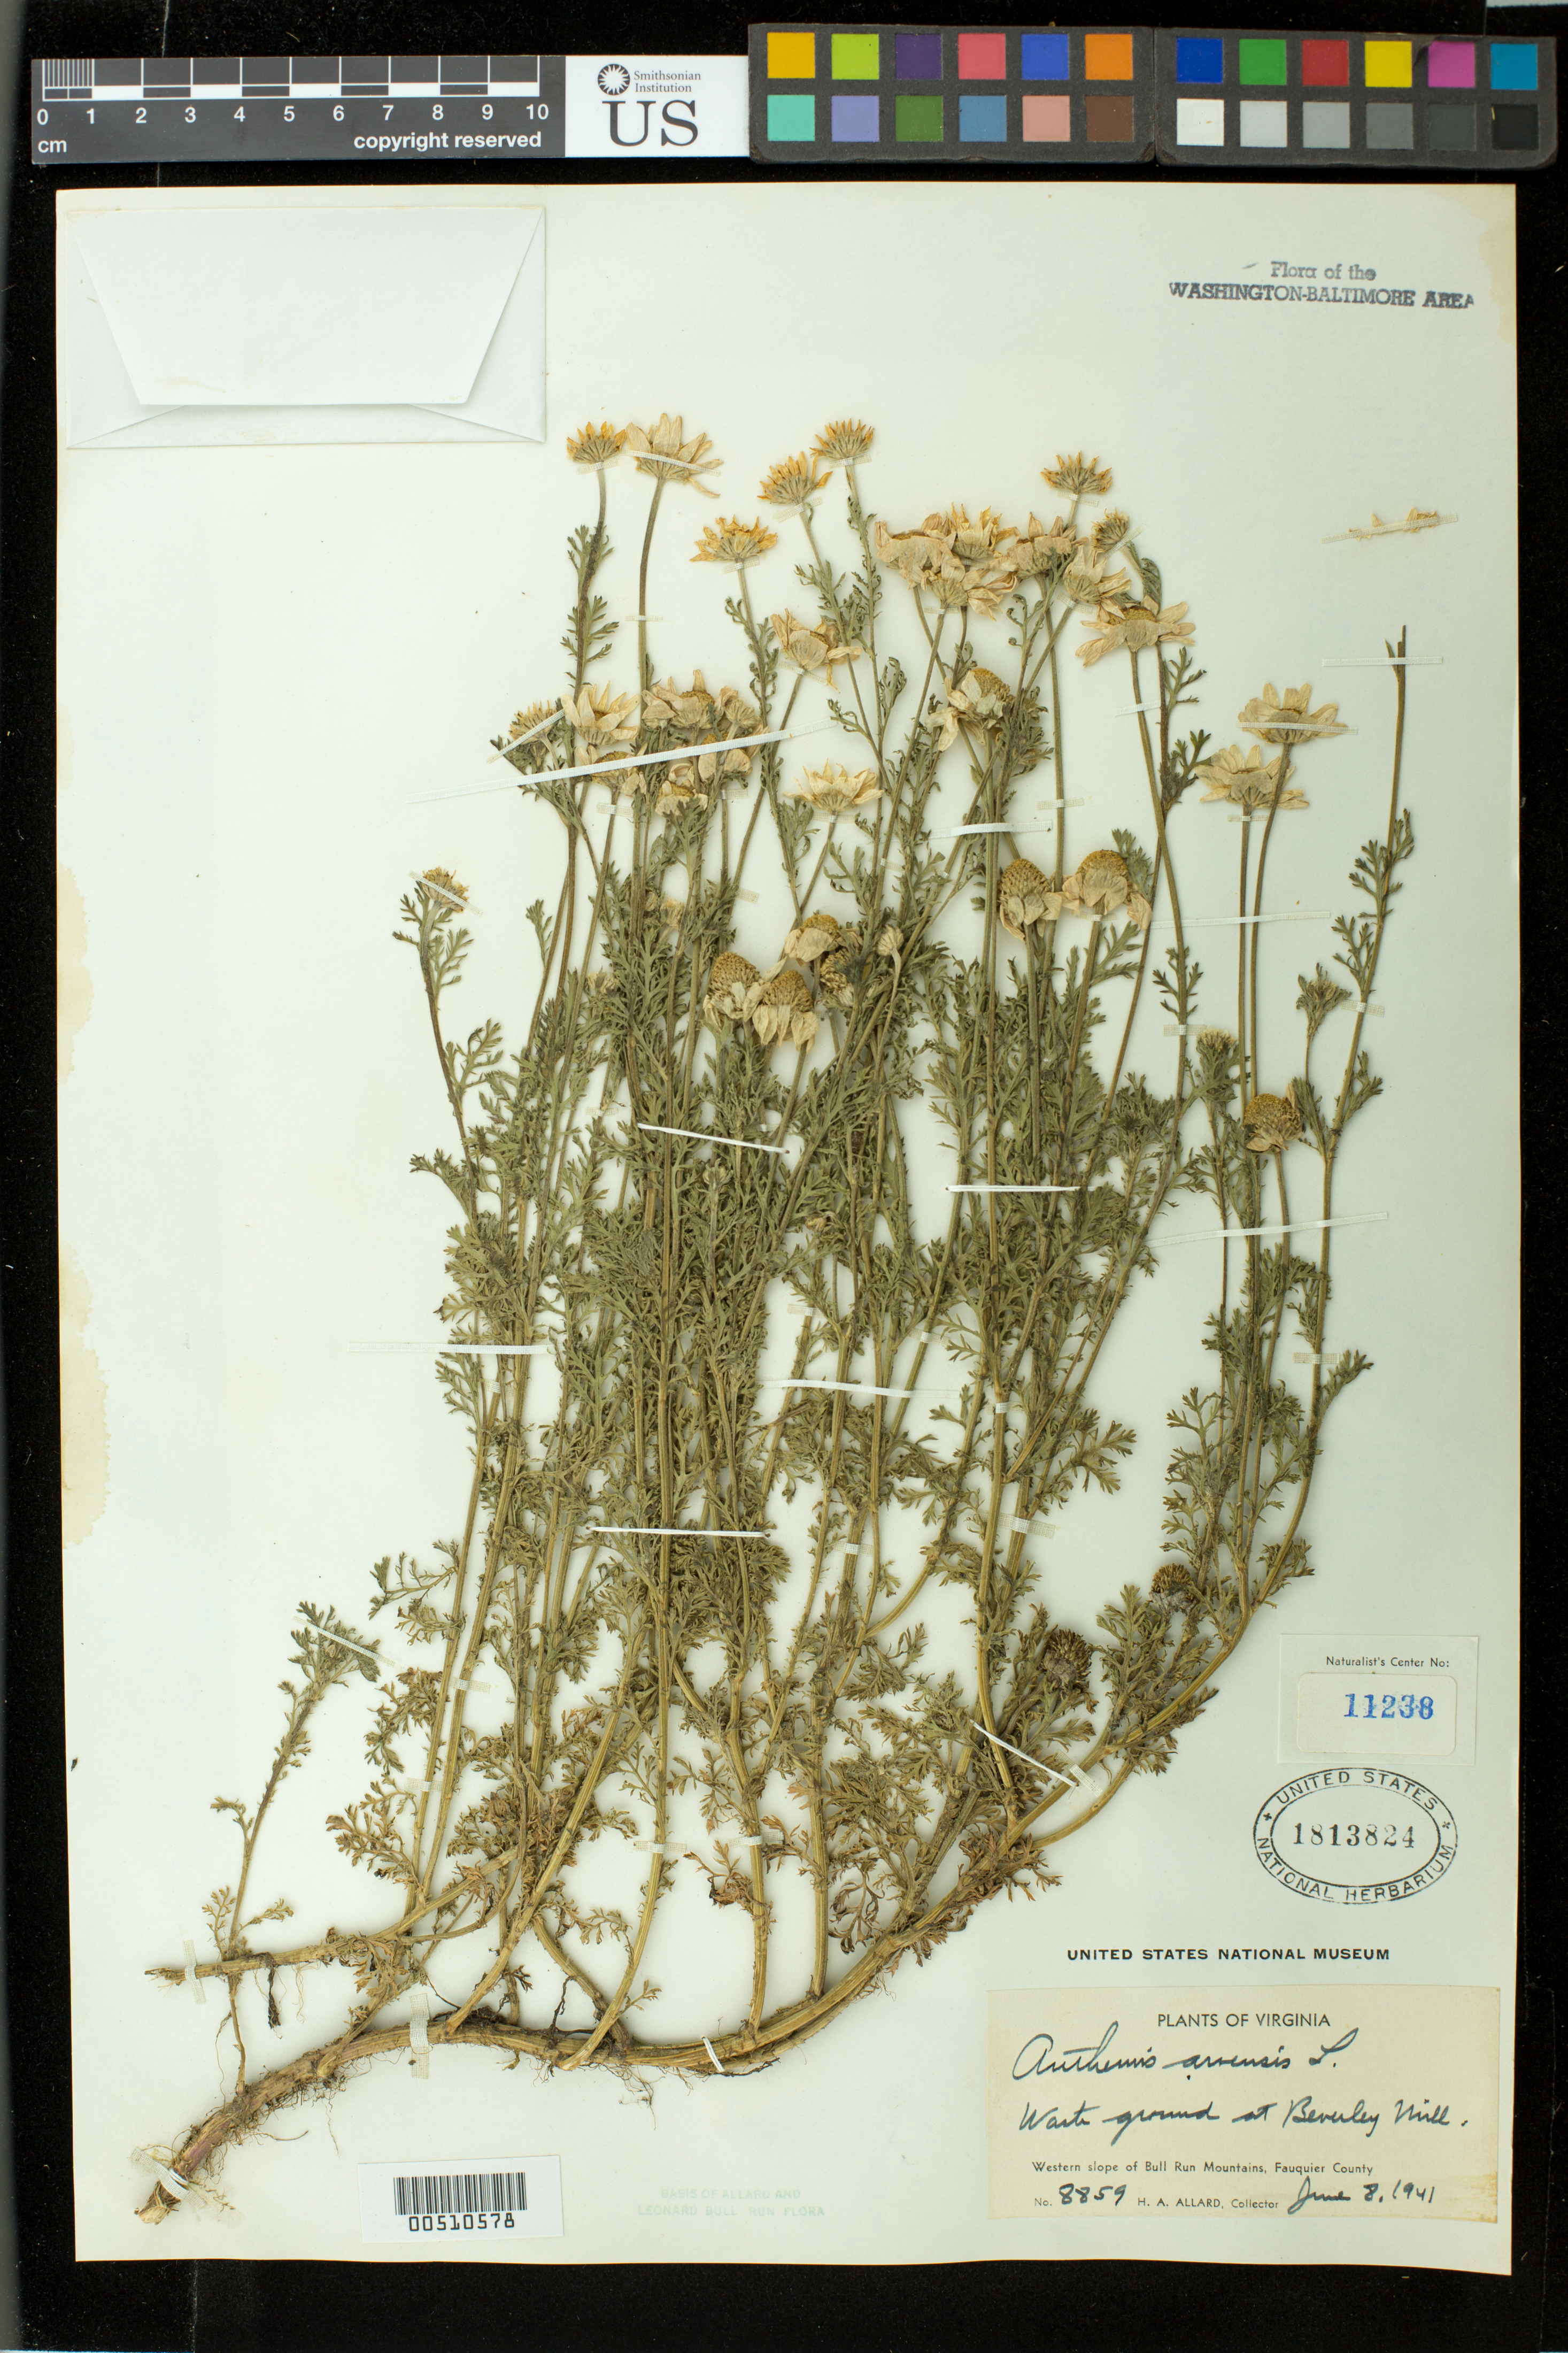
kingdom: Plantae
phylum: Tracheophyta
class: Magnoliopsida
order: Asterales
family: Asteraceae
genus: Anthemis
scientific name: Anthemis arvensis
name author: L.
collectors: H. A. Allard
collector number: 8859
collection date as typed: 08 Jun 1941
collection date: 1941-06-08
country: United States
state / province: Virginia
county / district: Fauquier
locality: At Beverley Mill, west slope of Bull Run Mts. Bull Run Mts.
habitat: waste ground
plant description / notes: Specimens returned from Naturalist Center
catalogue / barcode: US 1813824